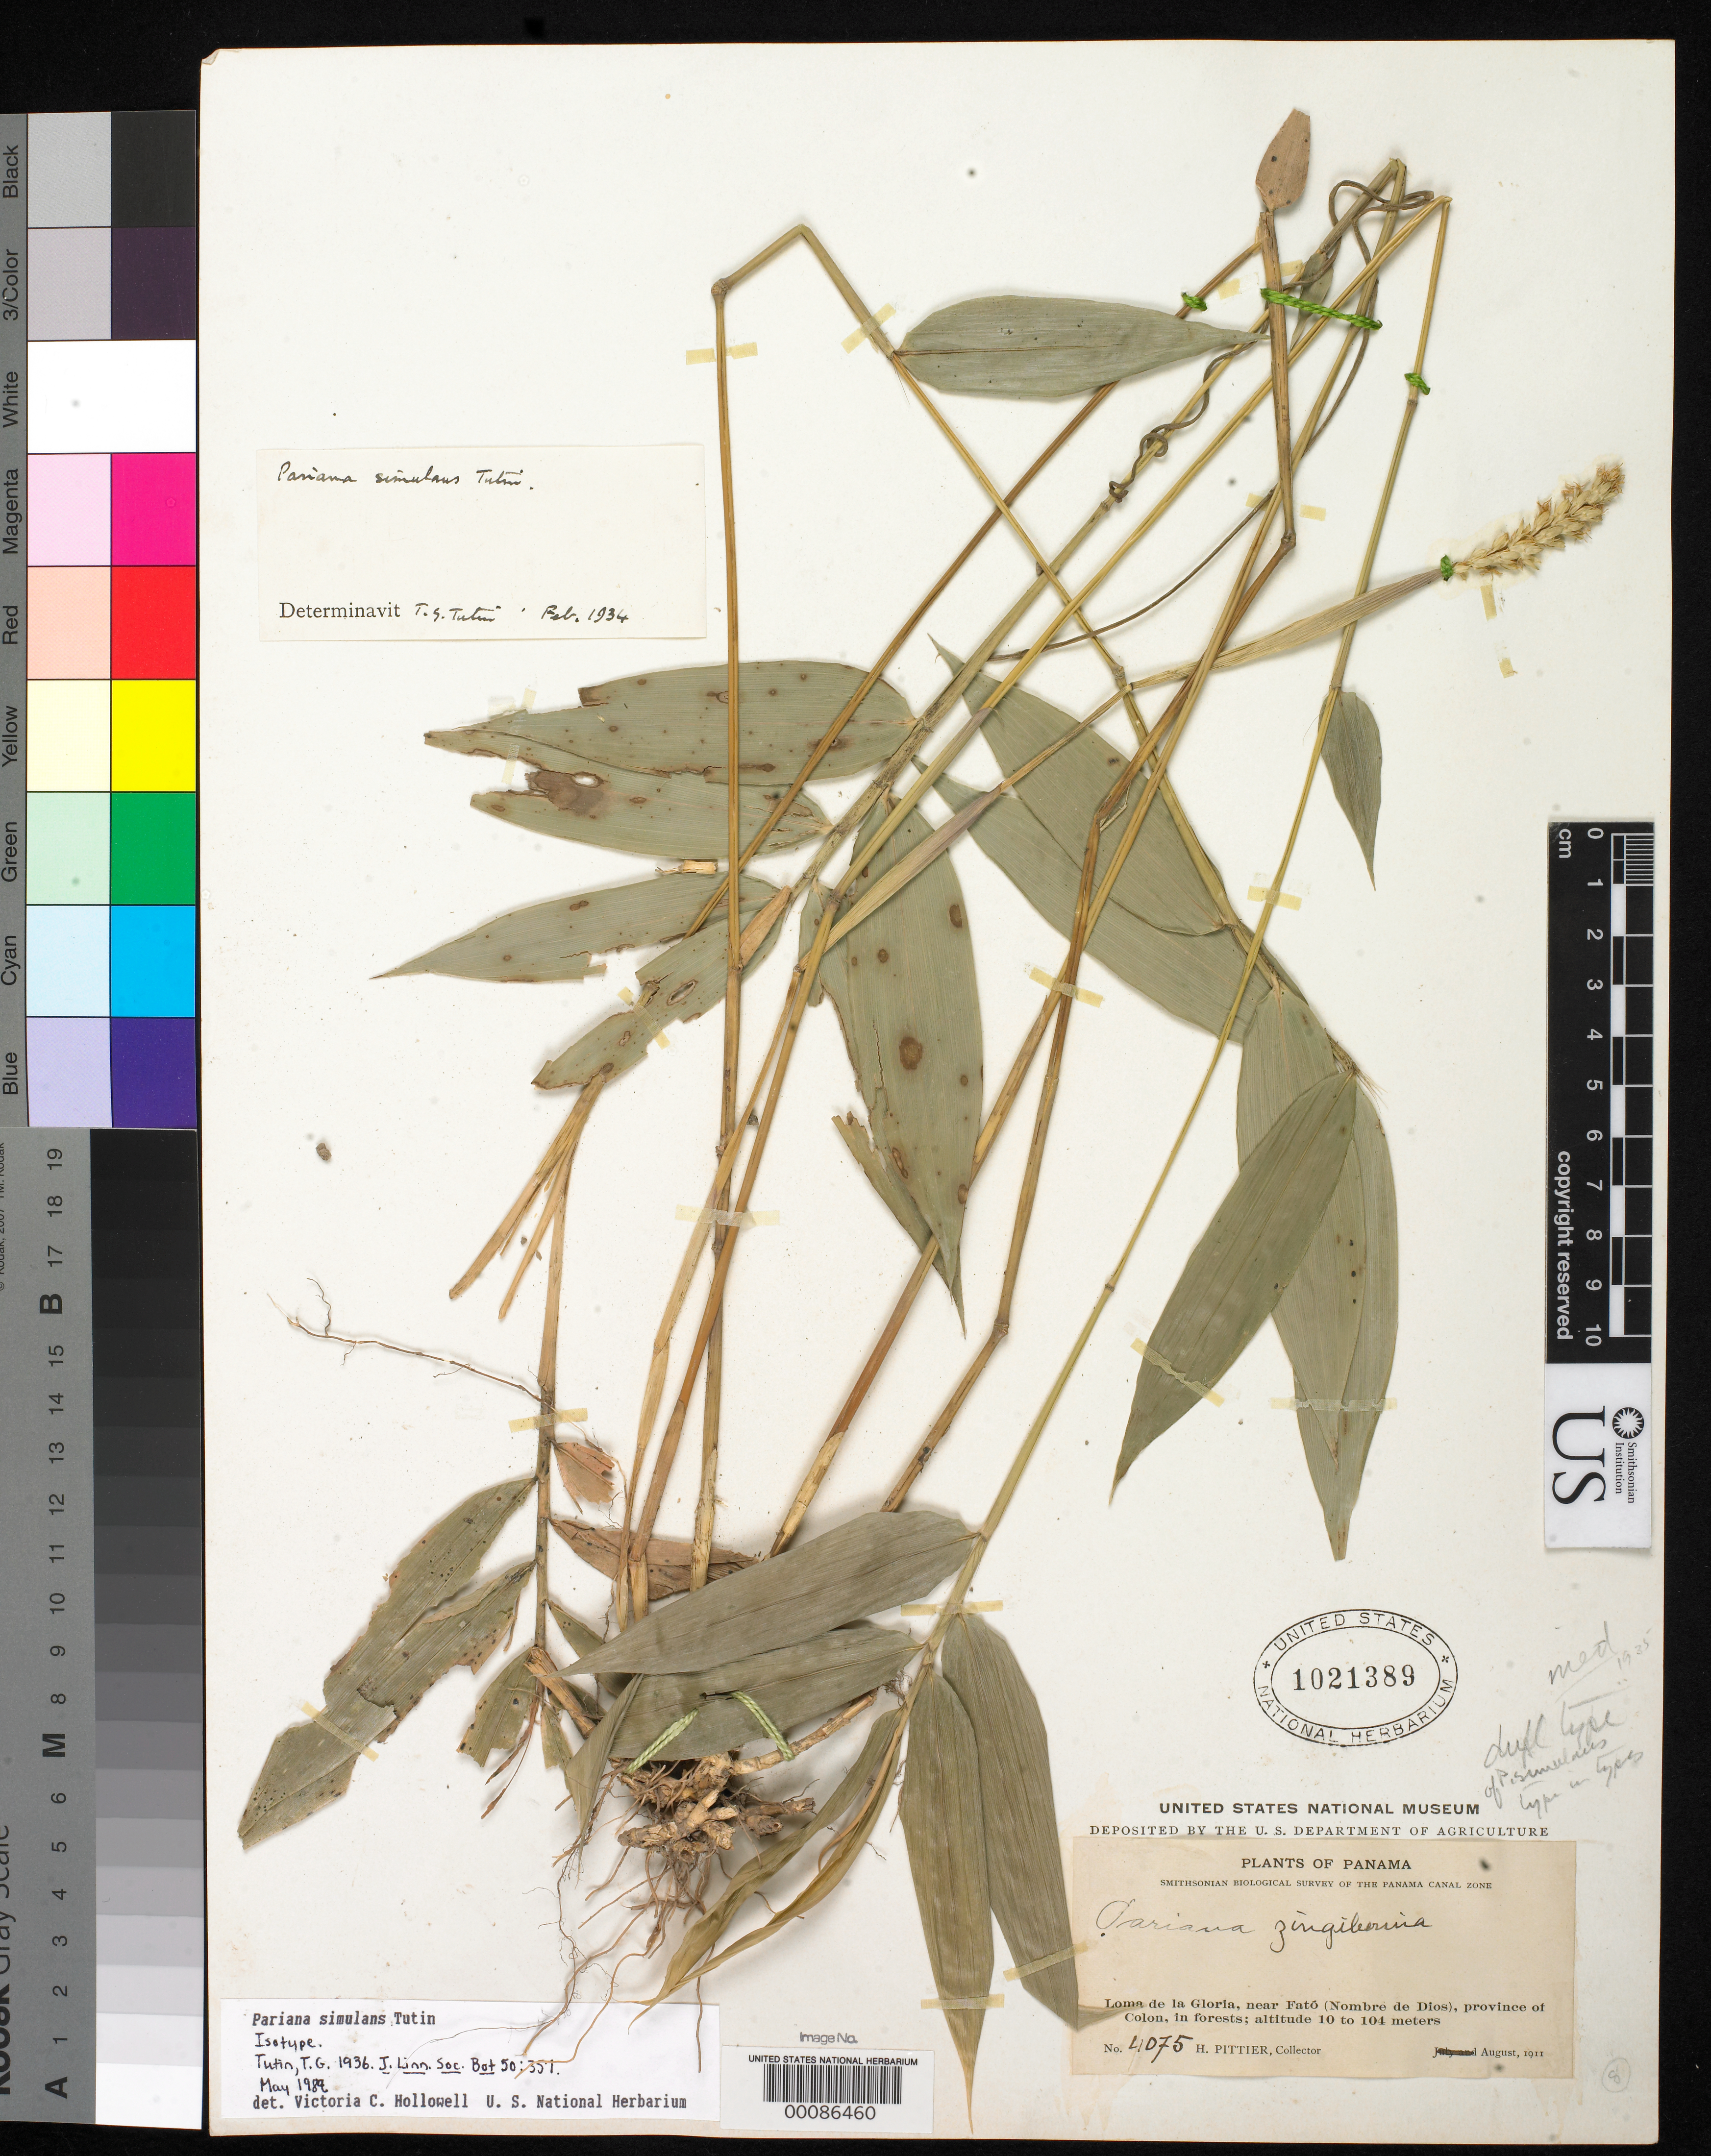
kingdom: Plantae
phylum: Tracheophyta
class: Liliopsida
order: Poales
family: Poaceae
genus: Pariana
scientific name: Pariana simulans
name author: Tutin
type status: Isotype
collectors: H. F. Pittier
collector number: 4075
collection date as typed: Aug 1911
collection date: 1911-08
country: Panama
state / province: Colón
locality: Loma de La Gloria.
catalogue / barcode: US 1021389